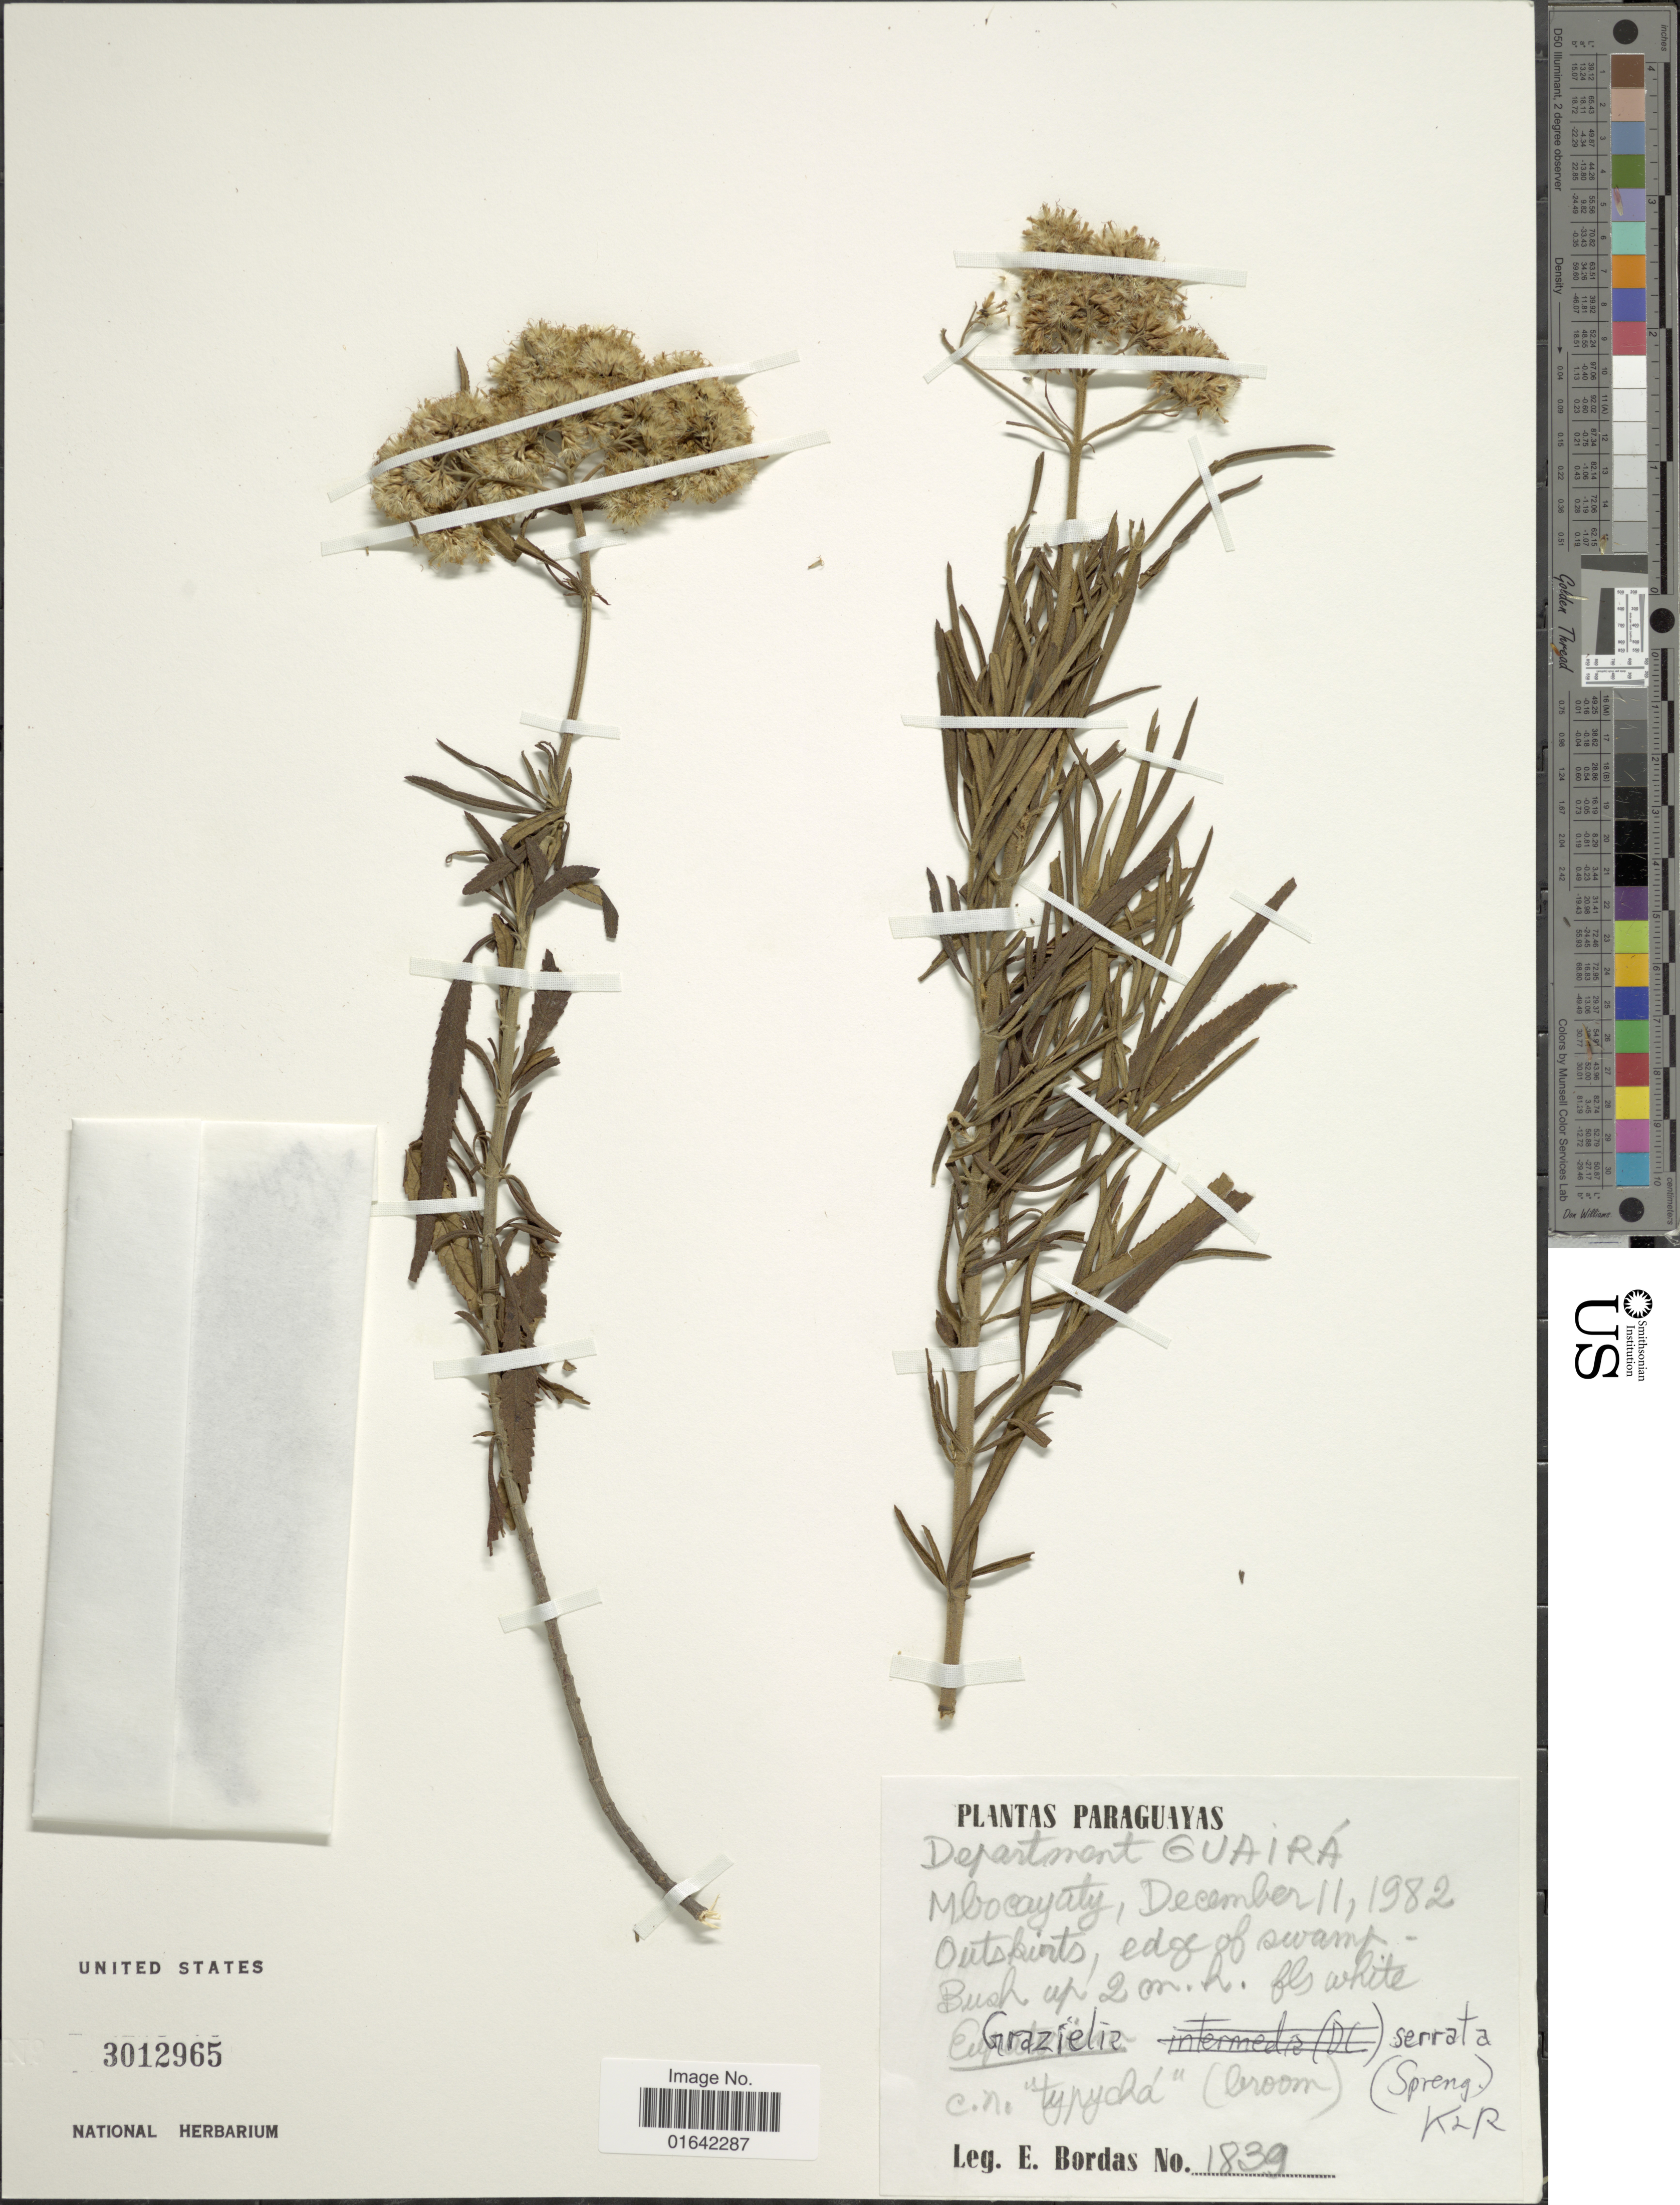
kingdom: Plantae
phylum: Tracheophyta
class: Magnoliopsida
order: Asterales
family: Asteraceae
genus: Grazielia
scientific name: Grazielia serrata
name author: (Spreng.) R.M. King & H. Rob.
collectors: E. Bordas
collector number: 1839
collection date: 1982-12-11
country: Paraguay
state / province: Guaira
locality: Department Guaira, Mbocayaty, outskirts, edge of swamp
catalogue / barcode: US 3012965